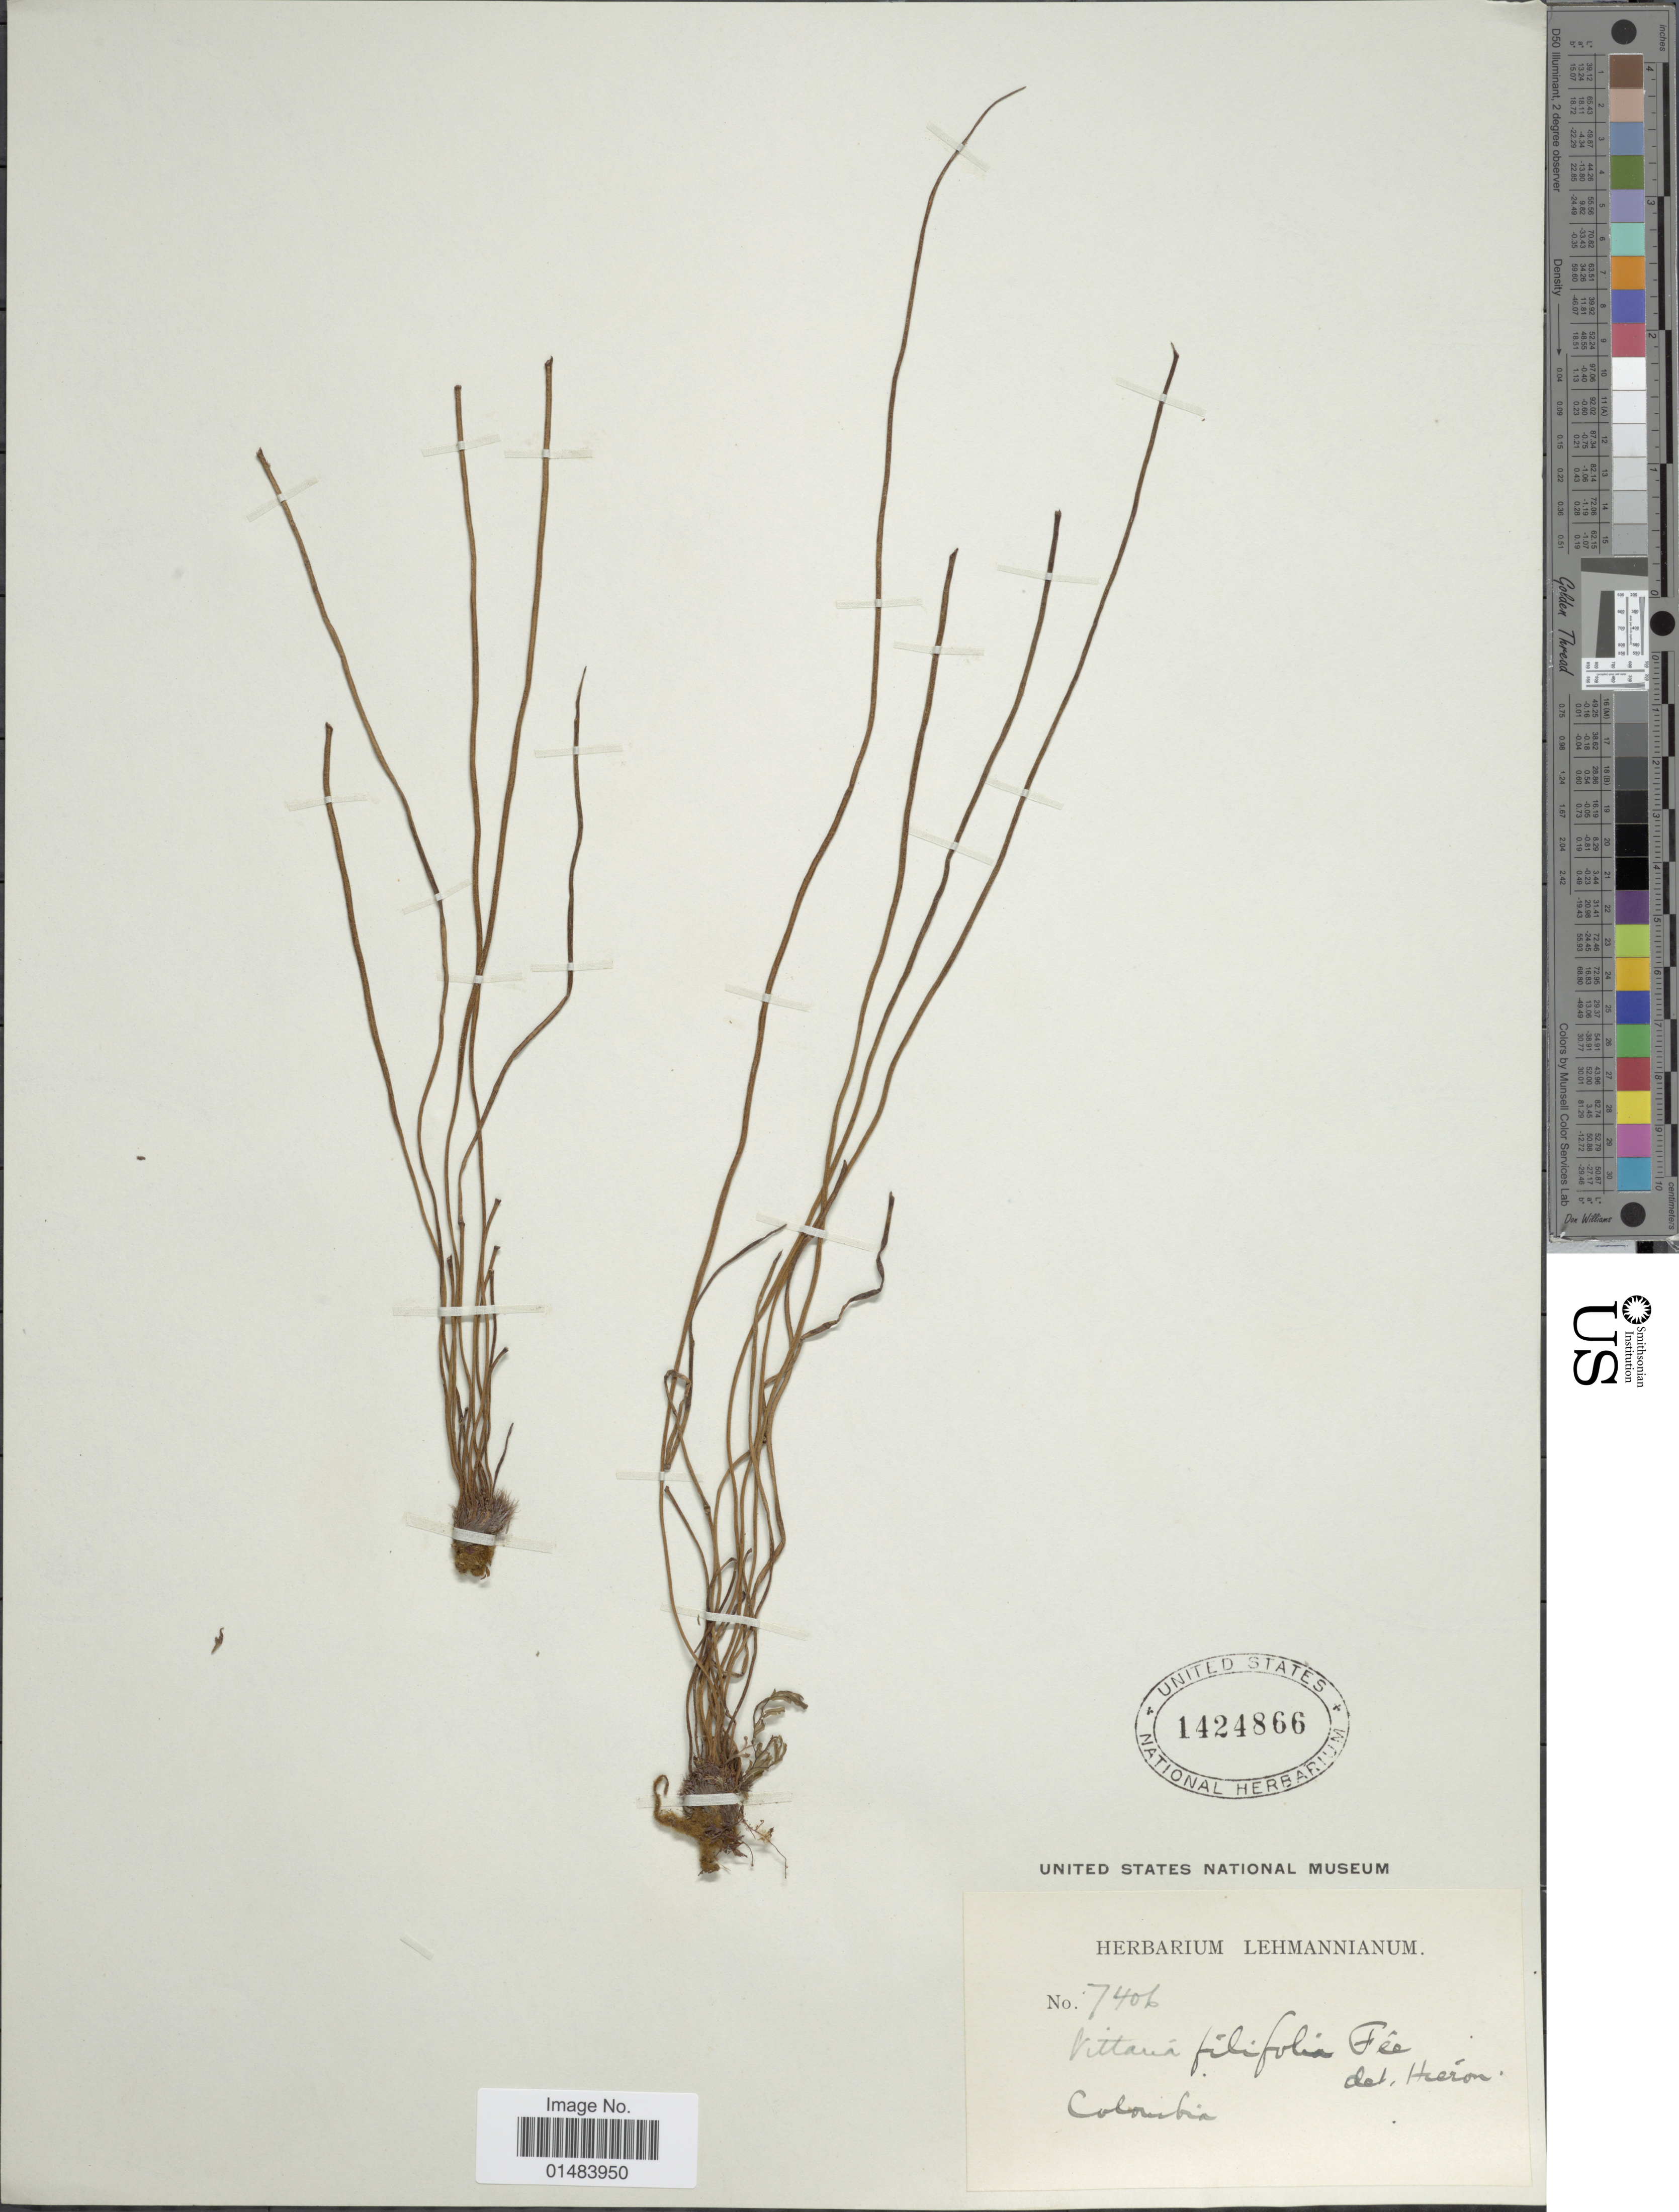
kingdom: Plantae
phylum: Tracheophyta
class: Polypodiopsida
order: Polypodiales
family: Pteridaceae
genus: Vittaria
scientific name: Vittaria graminifolia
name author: Kaulf.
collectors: ex herb. Lehmannianum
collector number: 7406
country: Colombia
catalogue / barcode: US 1424866